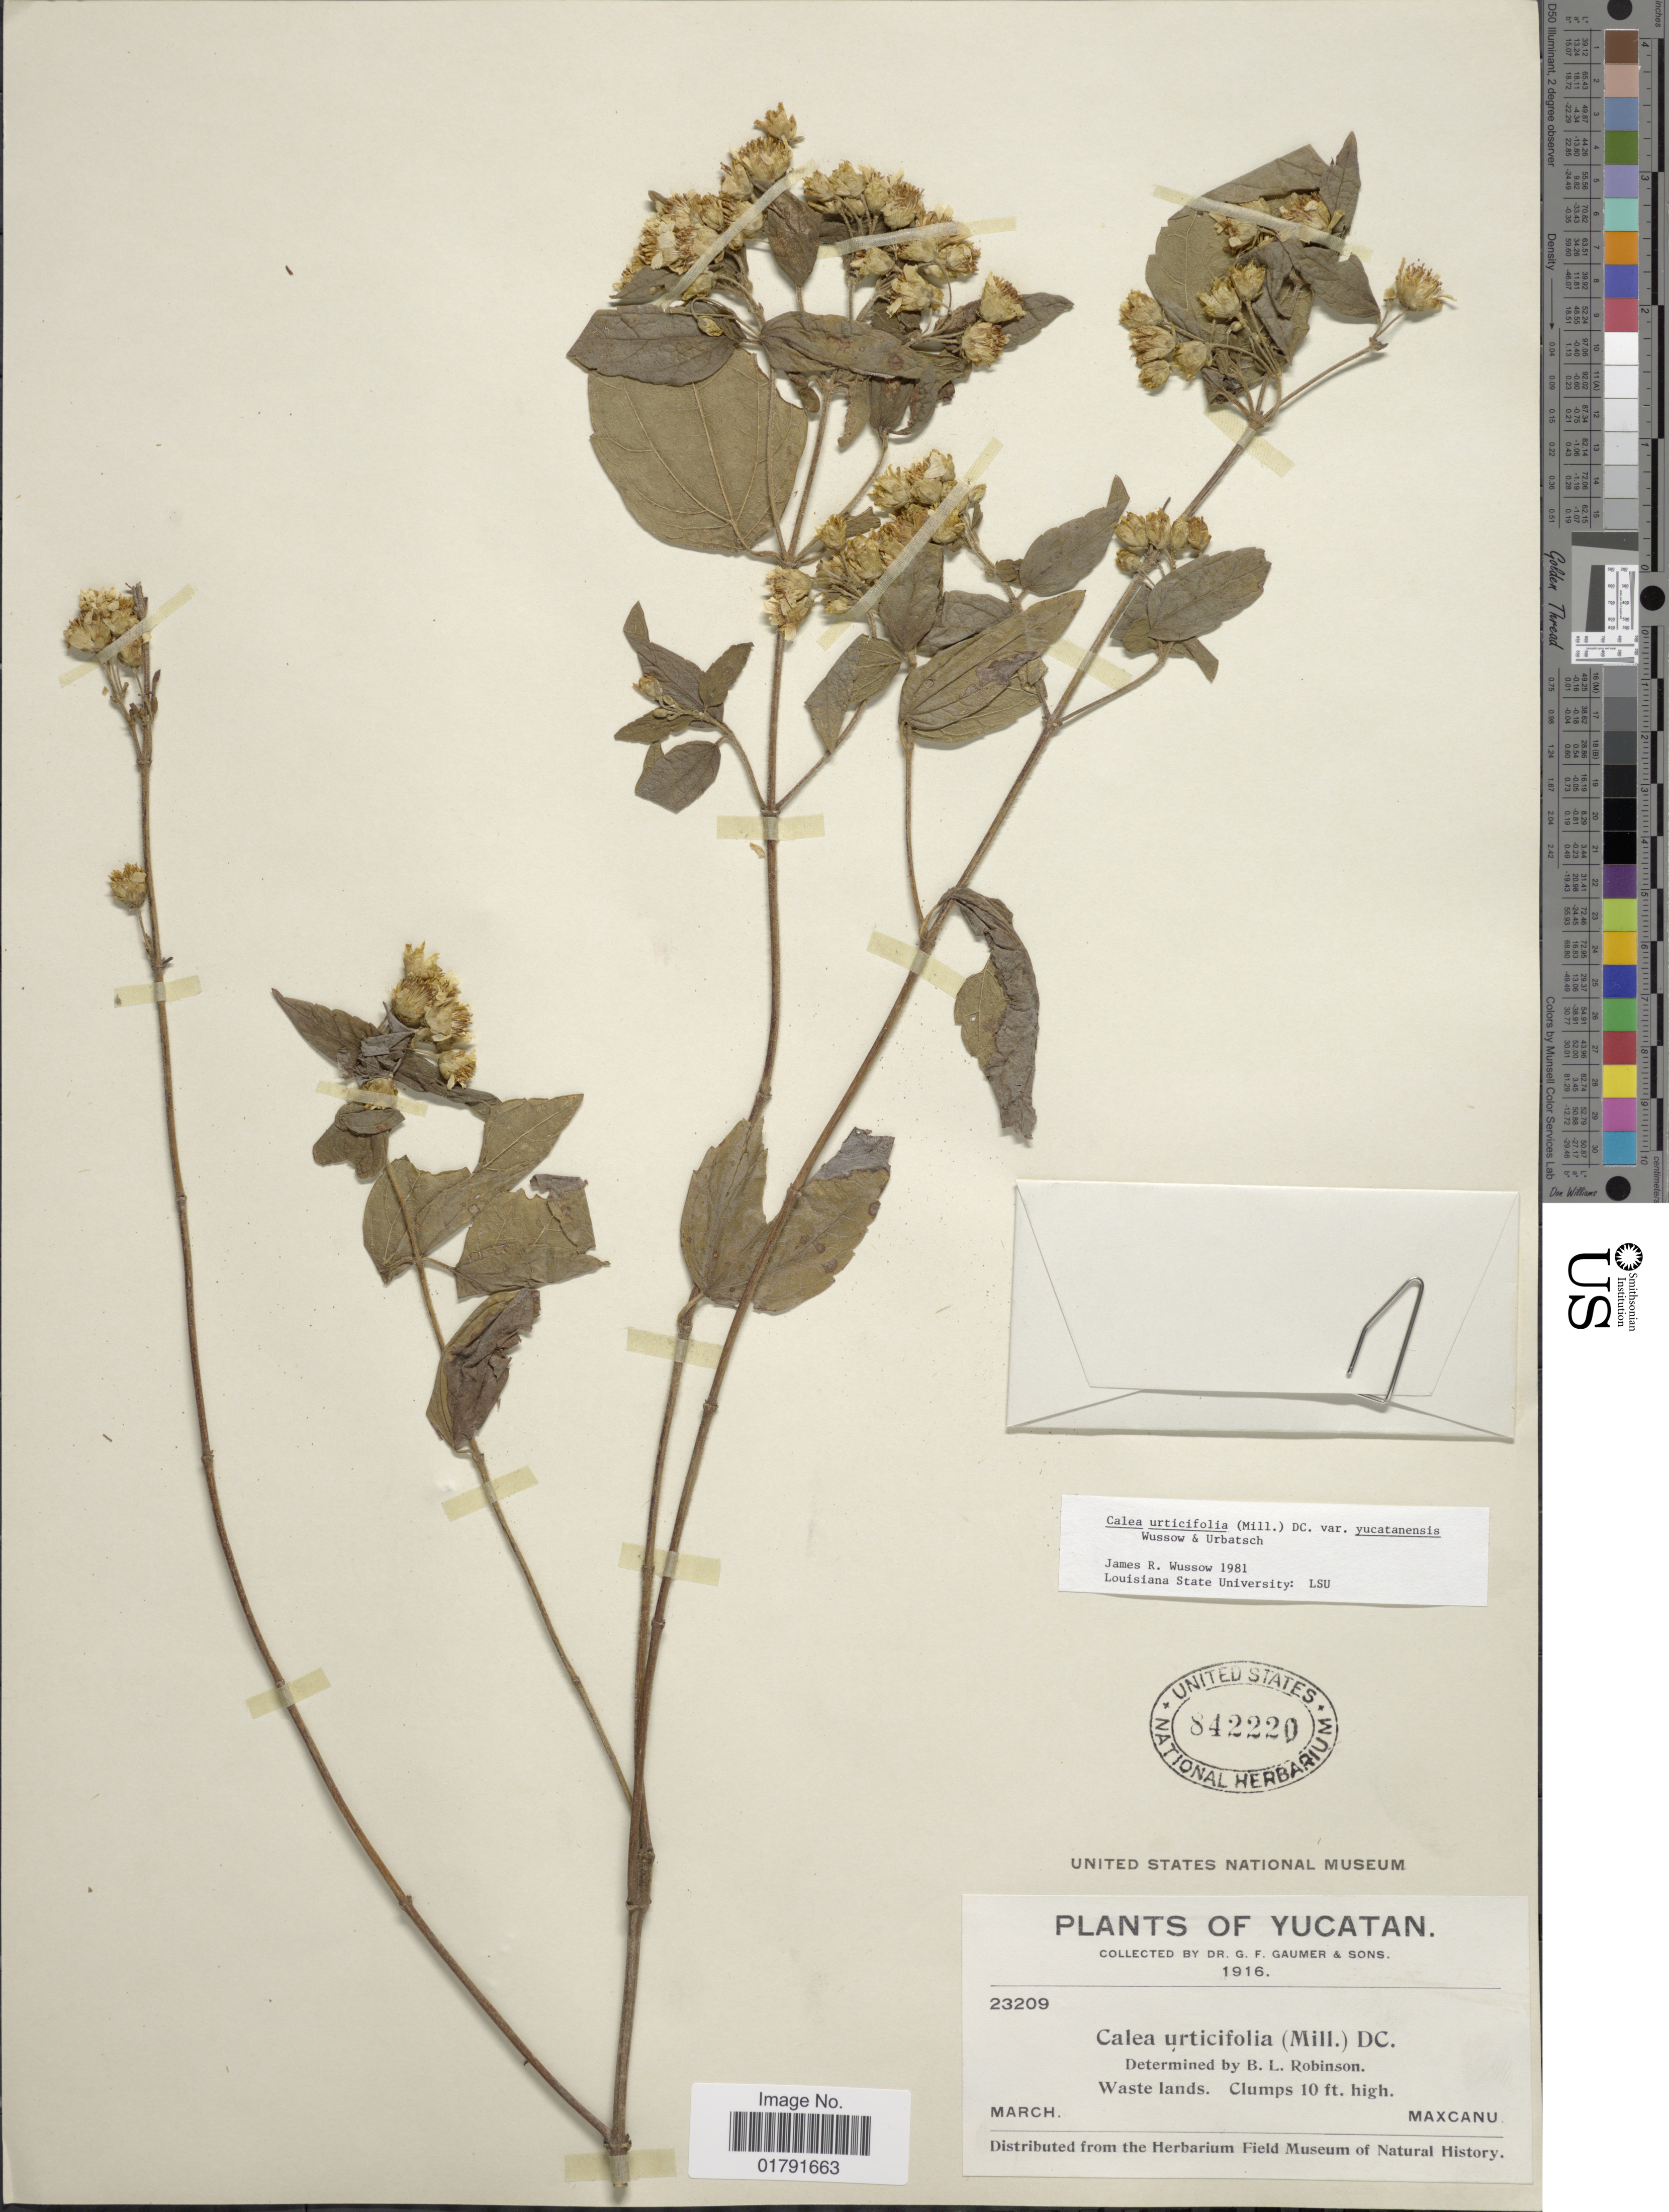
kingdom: Plantae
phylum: Tracheophyta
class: Magnoliopsida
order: Asterales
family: Asteraceae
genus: Calea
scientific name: Calea urticifolia var. yucataenensis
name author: Wussow et al.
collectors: G. F. Gaumer & et al.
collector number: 23209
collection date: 1916-03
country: Mexico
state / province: Yucatán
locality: Waste lands, Clumps, Maxcanu.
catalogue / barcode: US 842220